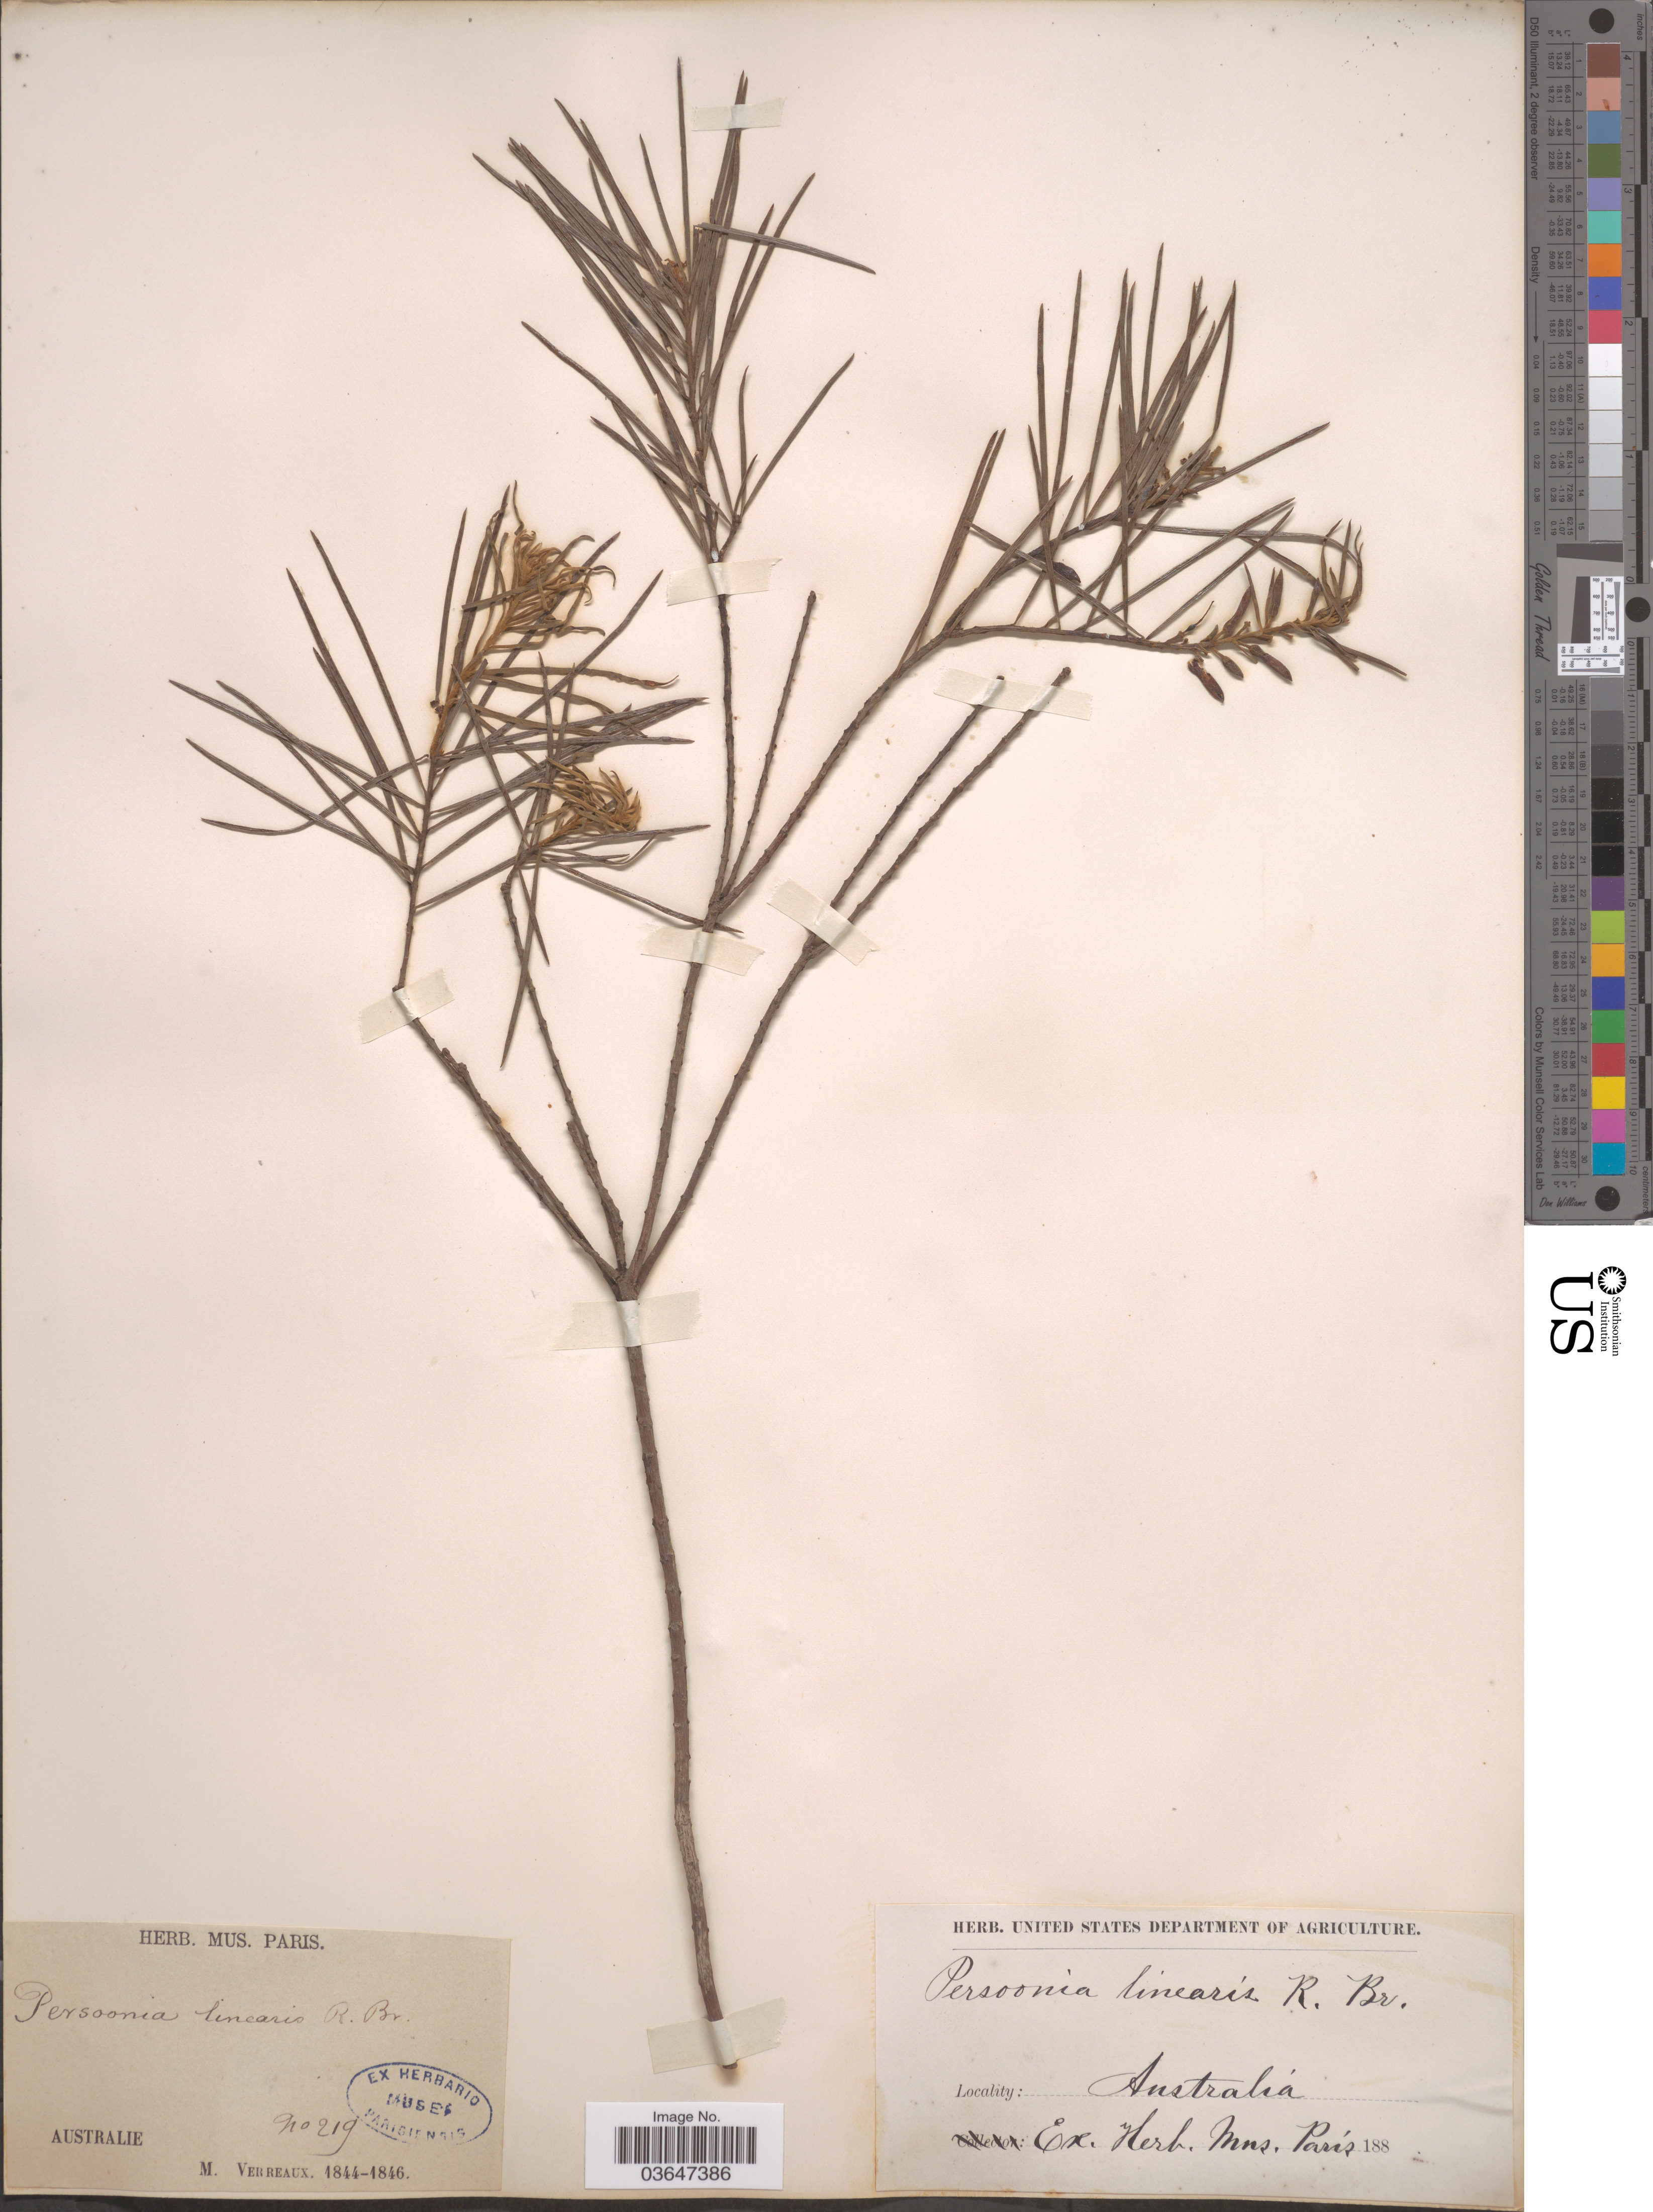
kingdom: Plantae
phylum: Tracheophyta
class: Magnoliopsida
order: Proteales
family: Proteaceae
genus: Persoonia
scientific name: Persoonia linearis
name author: Andrews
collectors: M. Verreaux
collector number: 219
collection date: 1844/1846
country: Australia